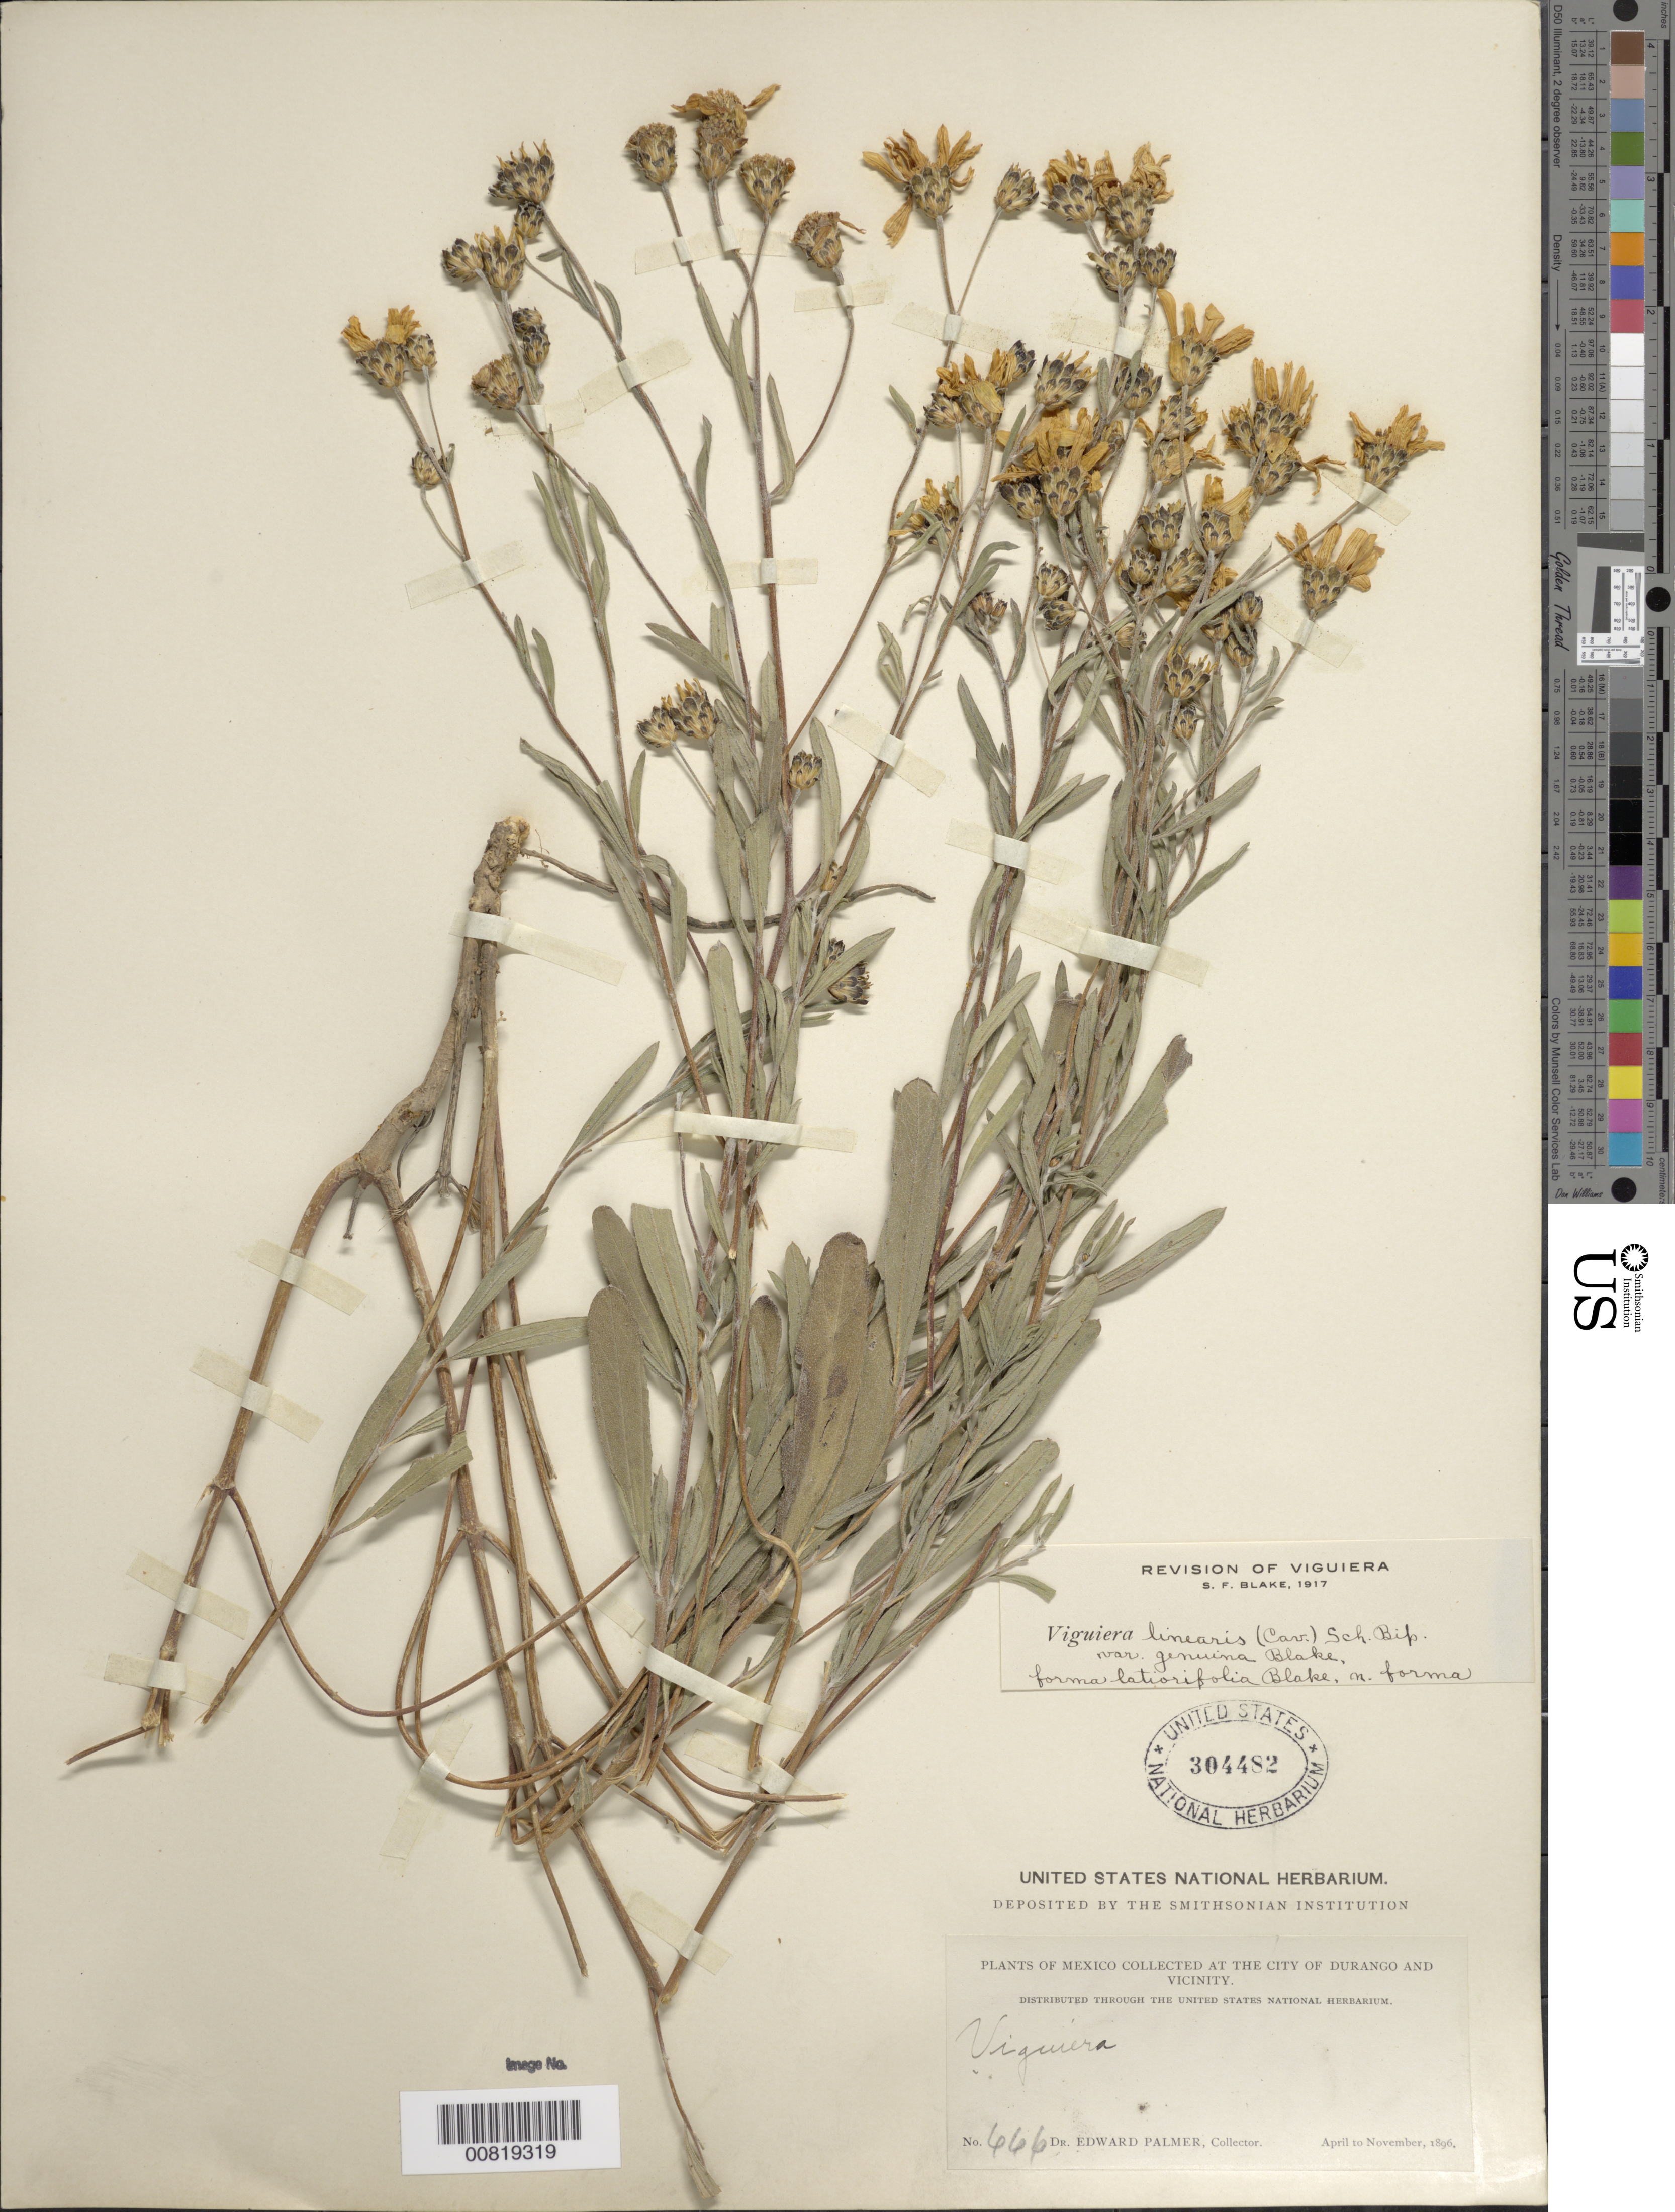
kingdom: Plantae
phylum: Tracheophyta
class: Magnoliopsida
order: Asterales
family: Asteraceae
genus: Viguiera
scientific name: Viguiera linearis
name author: (Cav.) Sch. Bip.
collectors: E. Palmer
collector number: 666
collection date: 1896-04/1896-11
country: Mexico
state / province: Durango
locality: At the City of Durango and Vicinity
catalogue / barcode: US 304482